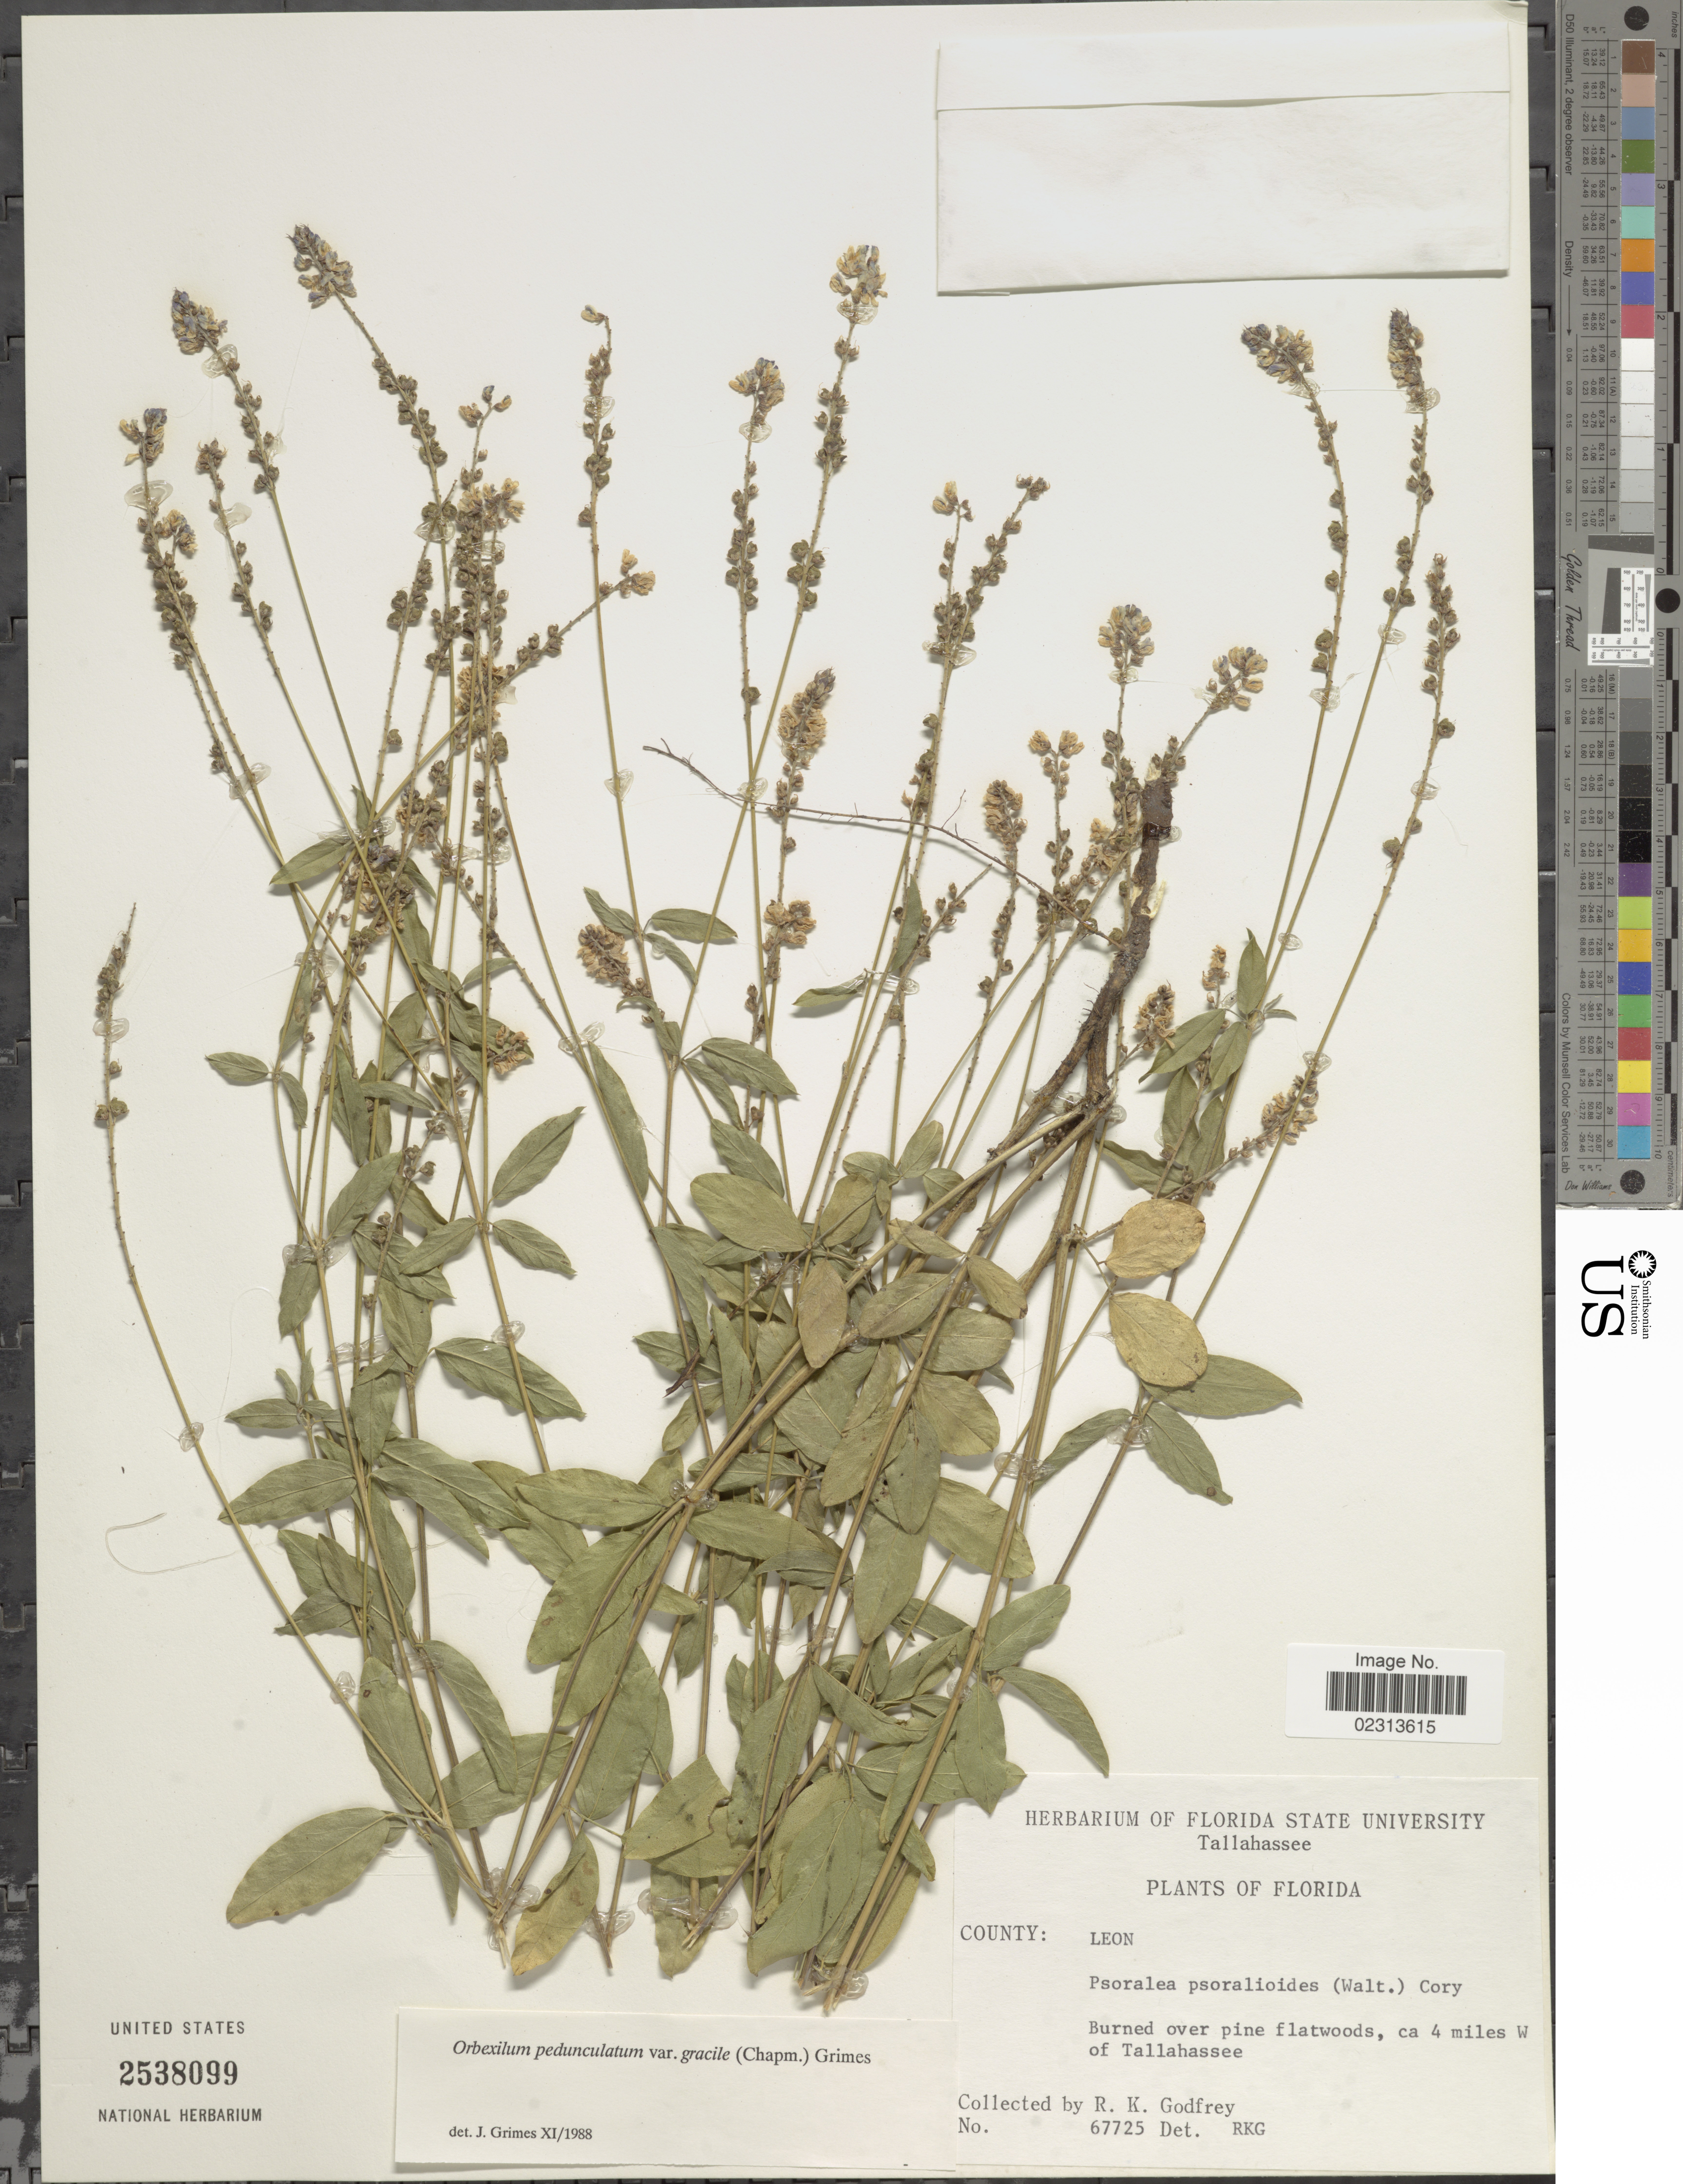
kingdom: Plantae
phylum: Tracheophyta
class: Magnoliopsida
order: Fabales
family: Fabaceae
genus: Orbexilum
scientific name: Orbexilum pedunculatum var. gracile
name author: (Torr. & A. Gray) J.W. Grimes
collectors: R. K. Godfrey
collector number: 67725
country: United States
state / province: Florida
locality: County Leon, ca. 4 miles W of Tallahassee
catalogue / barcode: US 2538099